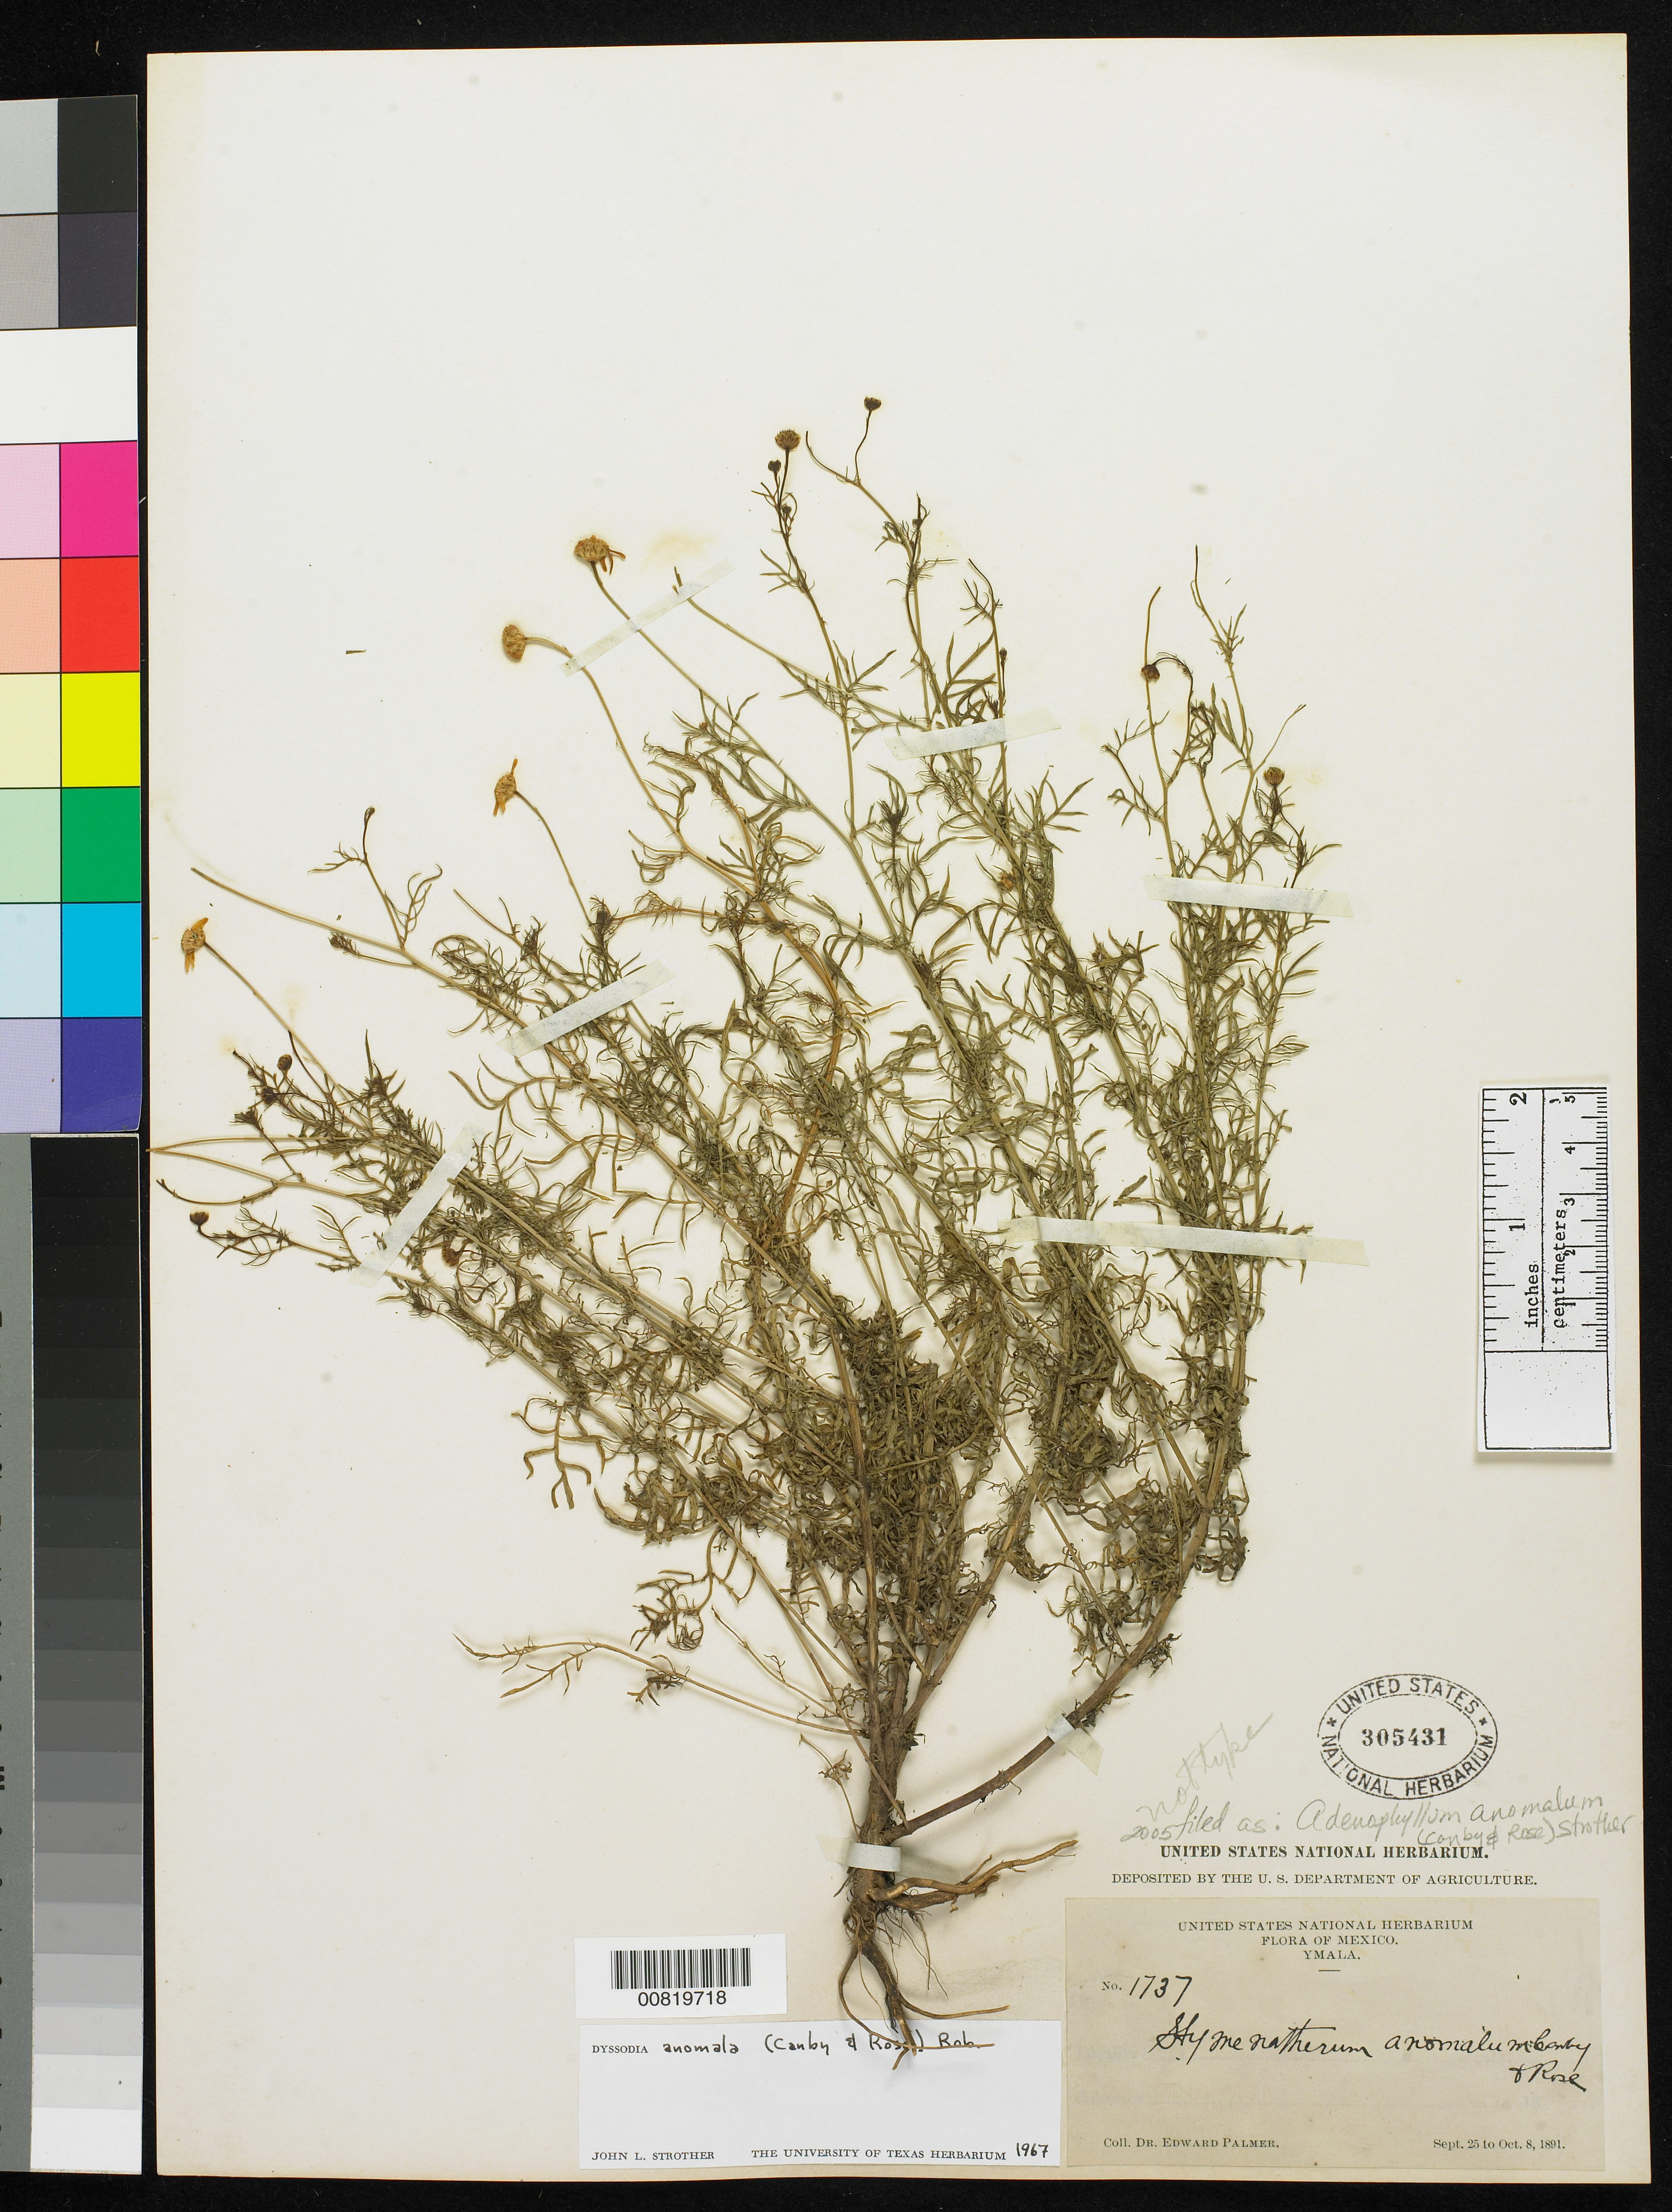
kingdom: Plantae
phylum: Tracheophyta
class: Magnoliopsida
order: Asterales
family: Asteraceae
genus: Adenophyllum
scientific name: Adenophyllum anomalum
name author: (Canby) Strother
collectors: E. Palmer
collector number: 1737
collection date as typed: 25 Sep 1891 to 08 Oct 1891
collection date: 1891-09-25/1891-10-08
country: Mexico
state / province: Sinaloa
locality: Ymala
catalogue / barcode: US 305431